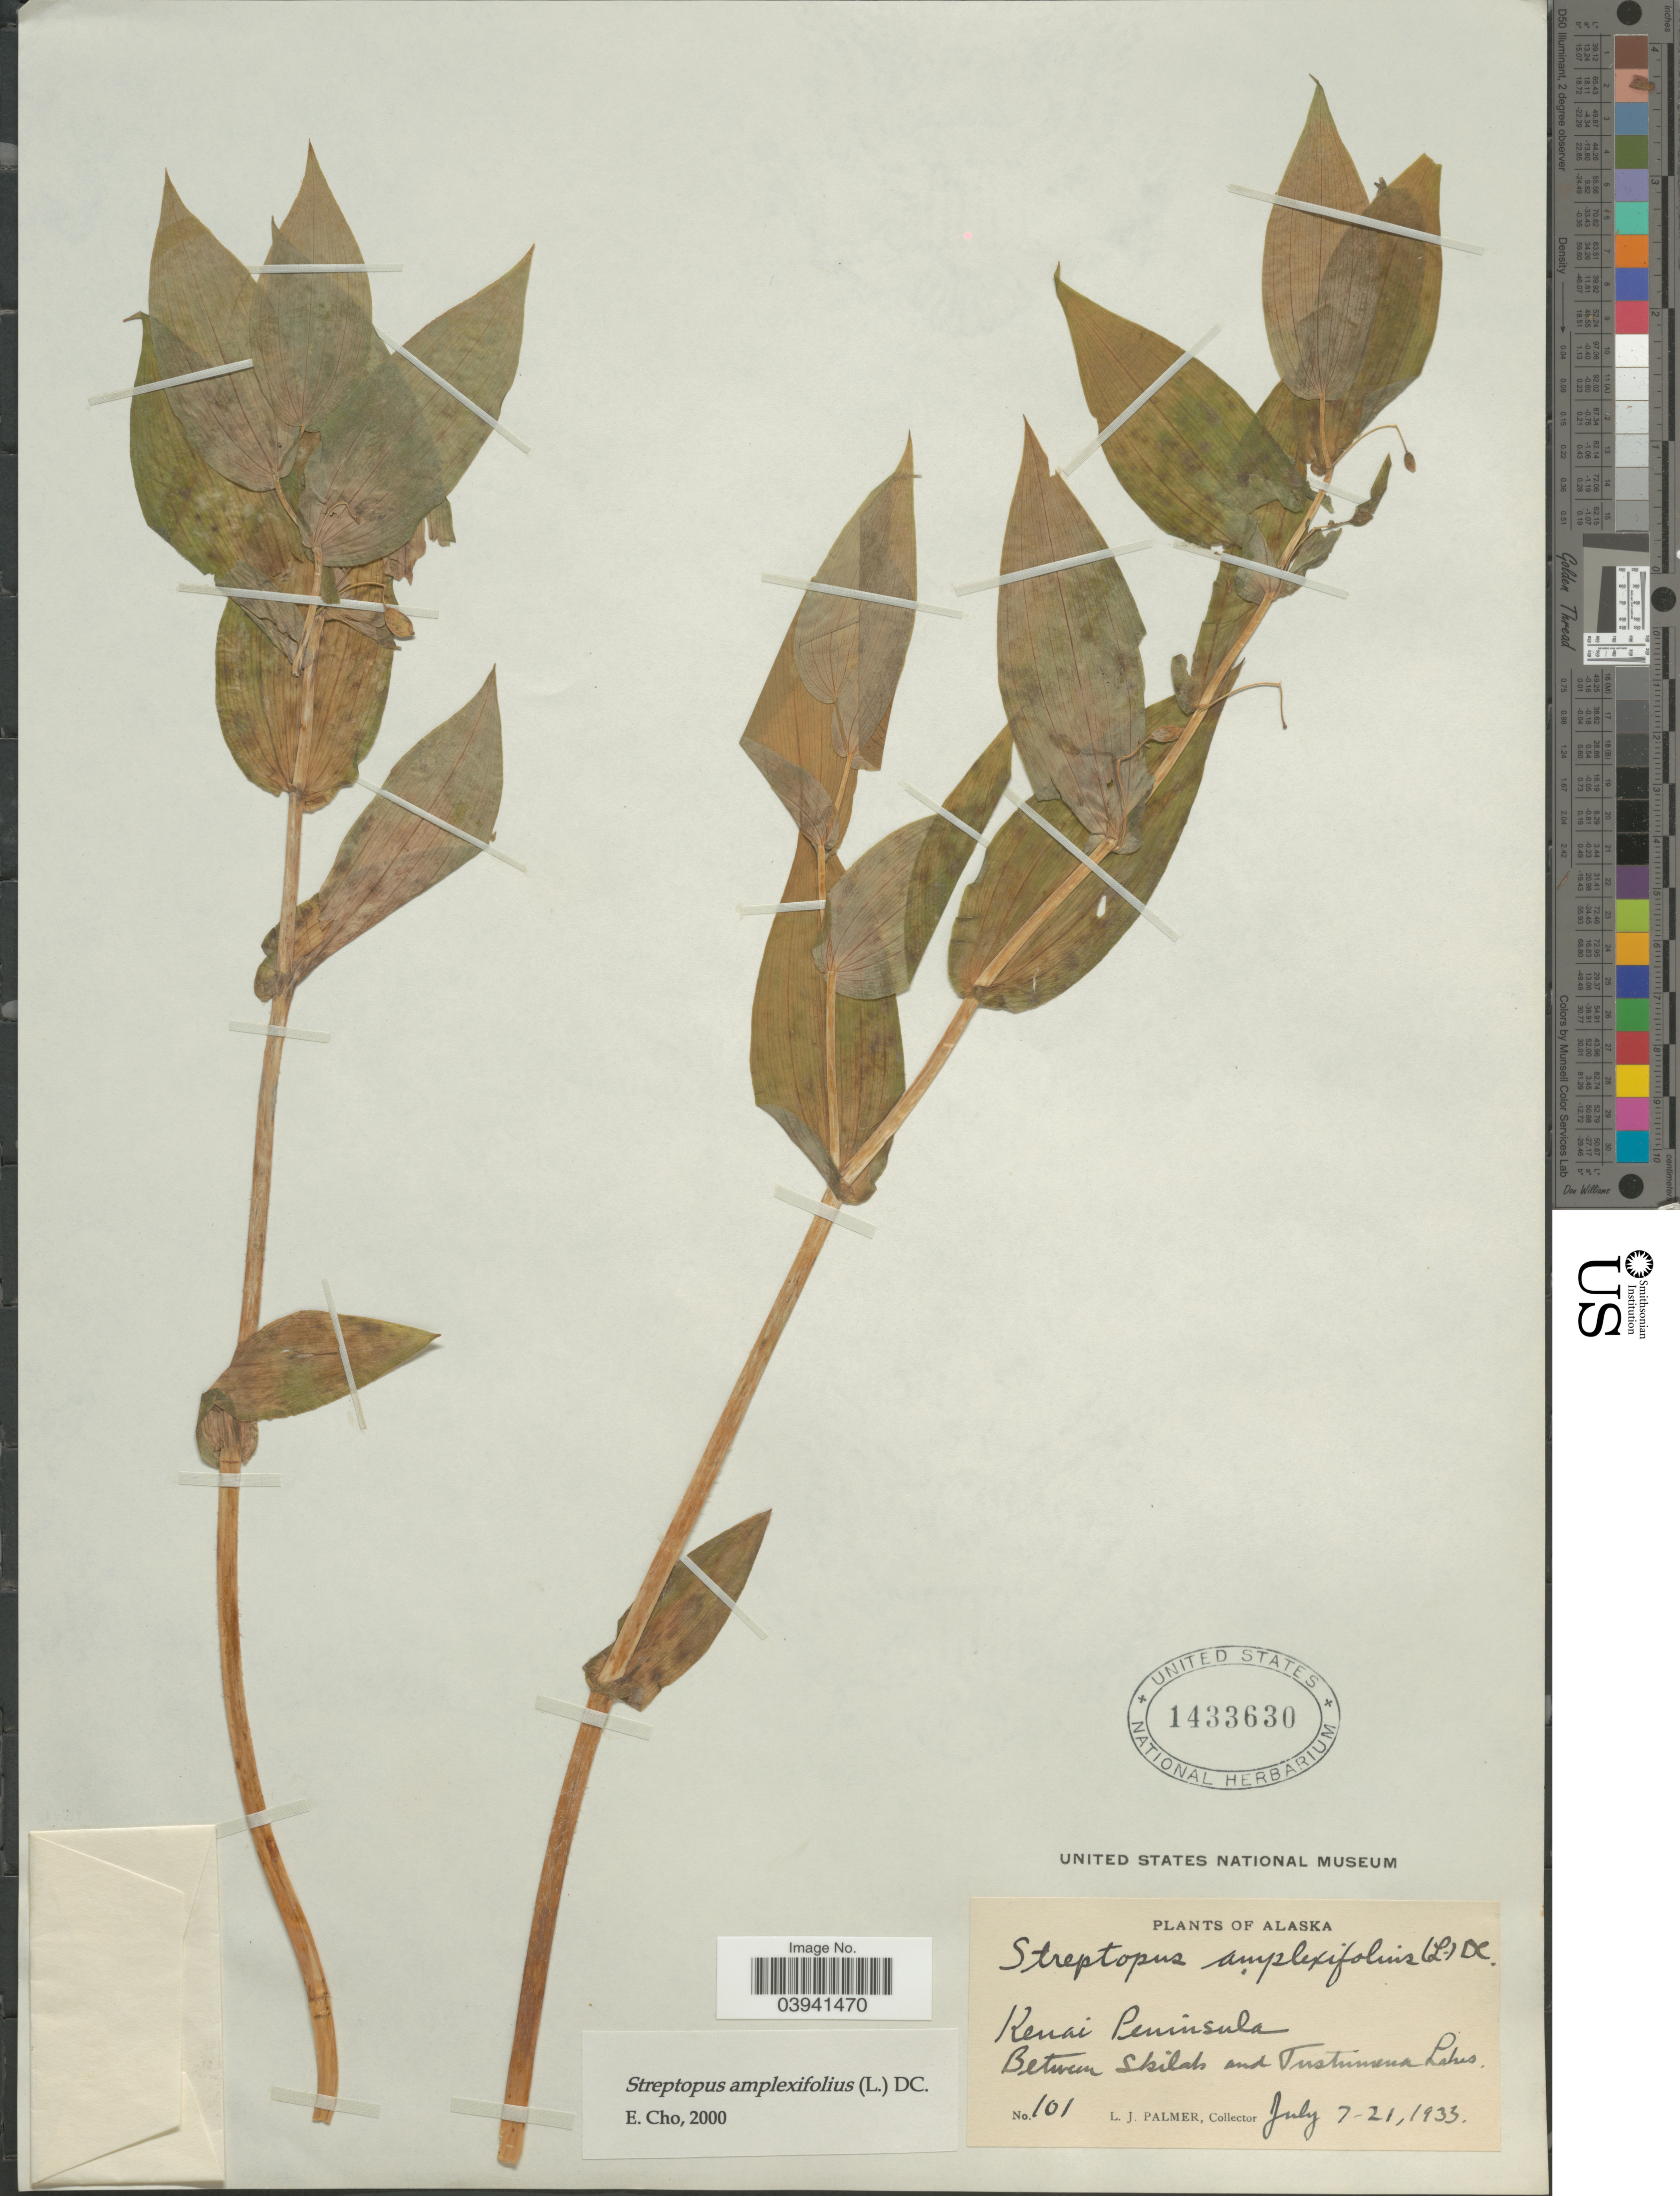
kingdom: Plantae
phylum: Tracheophyta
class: Liliopsida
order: Liliales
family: Liliaceae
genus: Streptopus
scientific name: Streptopus amplexifolius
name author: (L.) DC.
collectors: L. J. Palmer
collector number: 101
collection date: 1933-07-07/1933-07-21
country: United States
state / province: Alaska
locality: Kenai Peninsula. Between Skilah and Tustumena Lakes.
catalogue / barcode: US 1433630